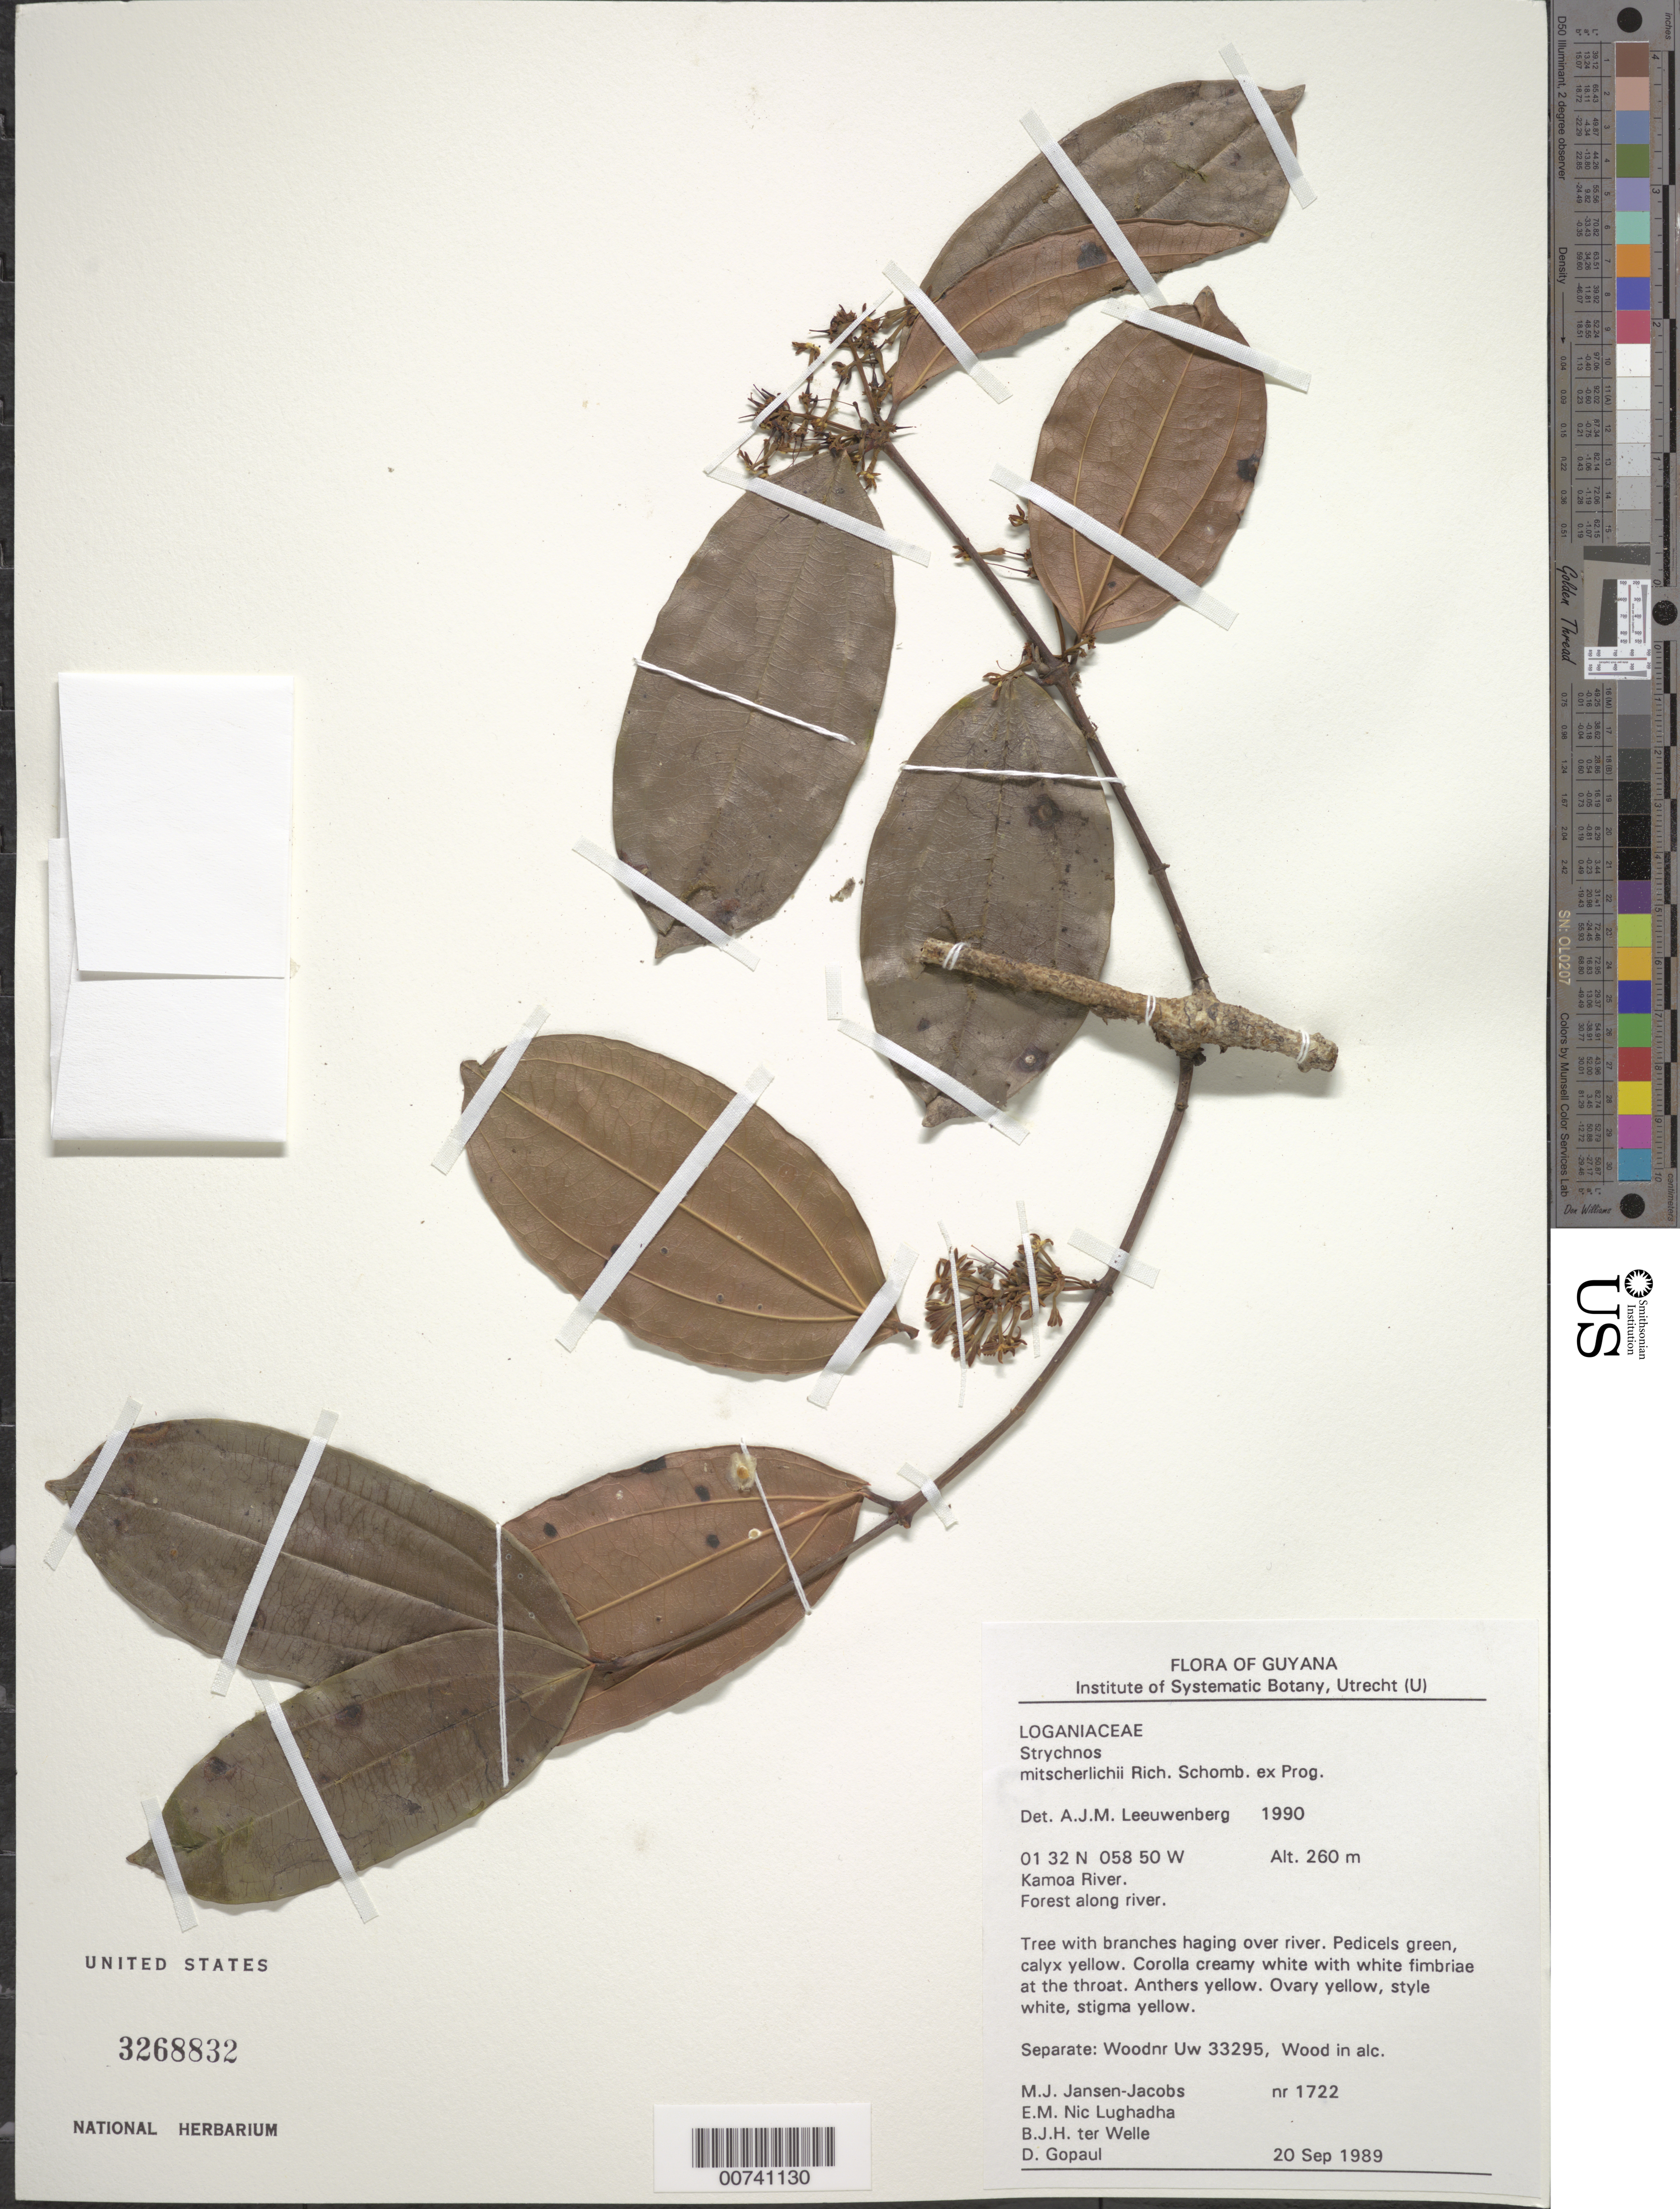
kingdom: Plantae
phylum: Tracheophyta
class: Magnoliopsida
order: Gentianales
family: Loganiaceae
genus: Strychnos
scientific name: Strychnos mitscherlichii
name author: M.R. Schomb.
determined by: Leeuwenberg, A. J. M.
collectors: M. J. Jansen-Jacobs, E. Nic Lughadha, B. Welle & D. Gopaul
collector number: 1722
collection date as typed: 20-Sep-89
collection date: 1989-09-20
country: Guyana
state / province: U. Takutu-U. Essequibo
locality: Kamoa River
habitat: Forest along river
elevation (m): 260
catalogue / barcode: US 3268832